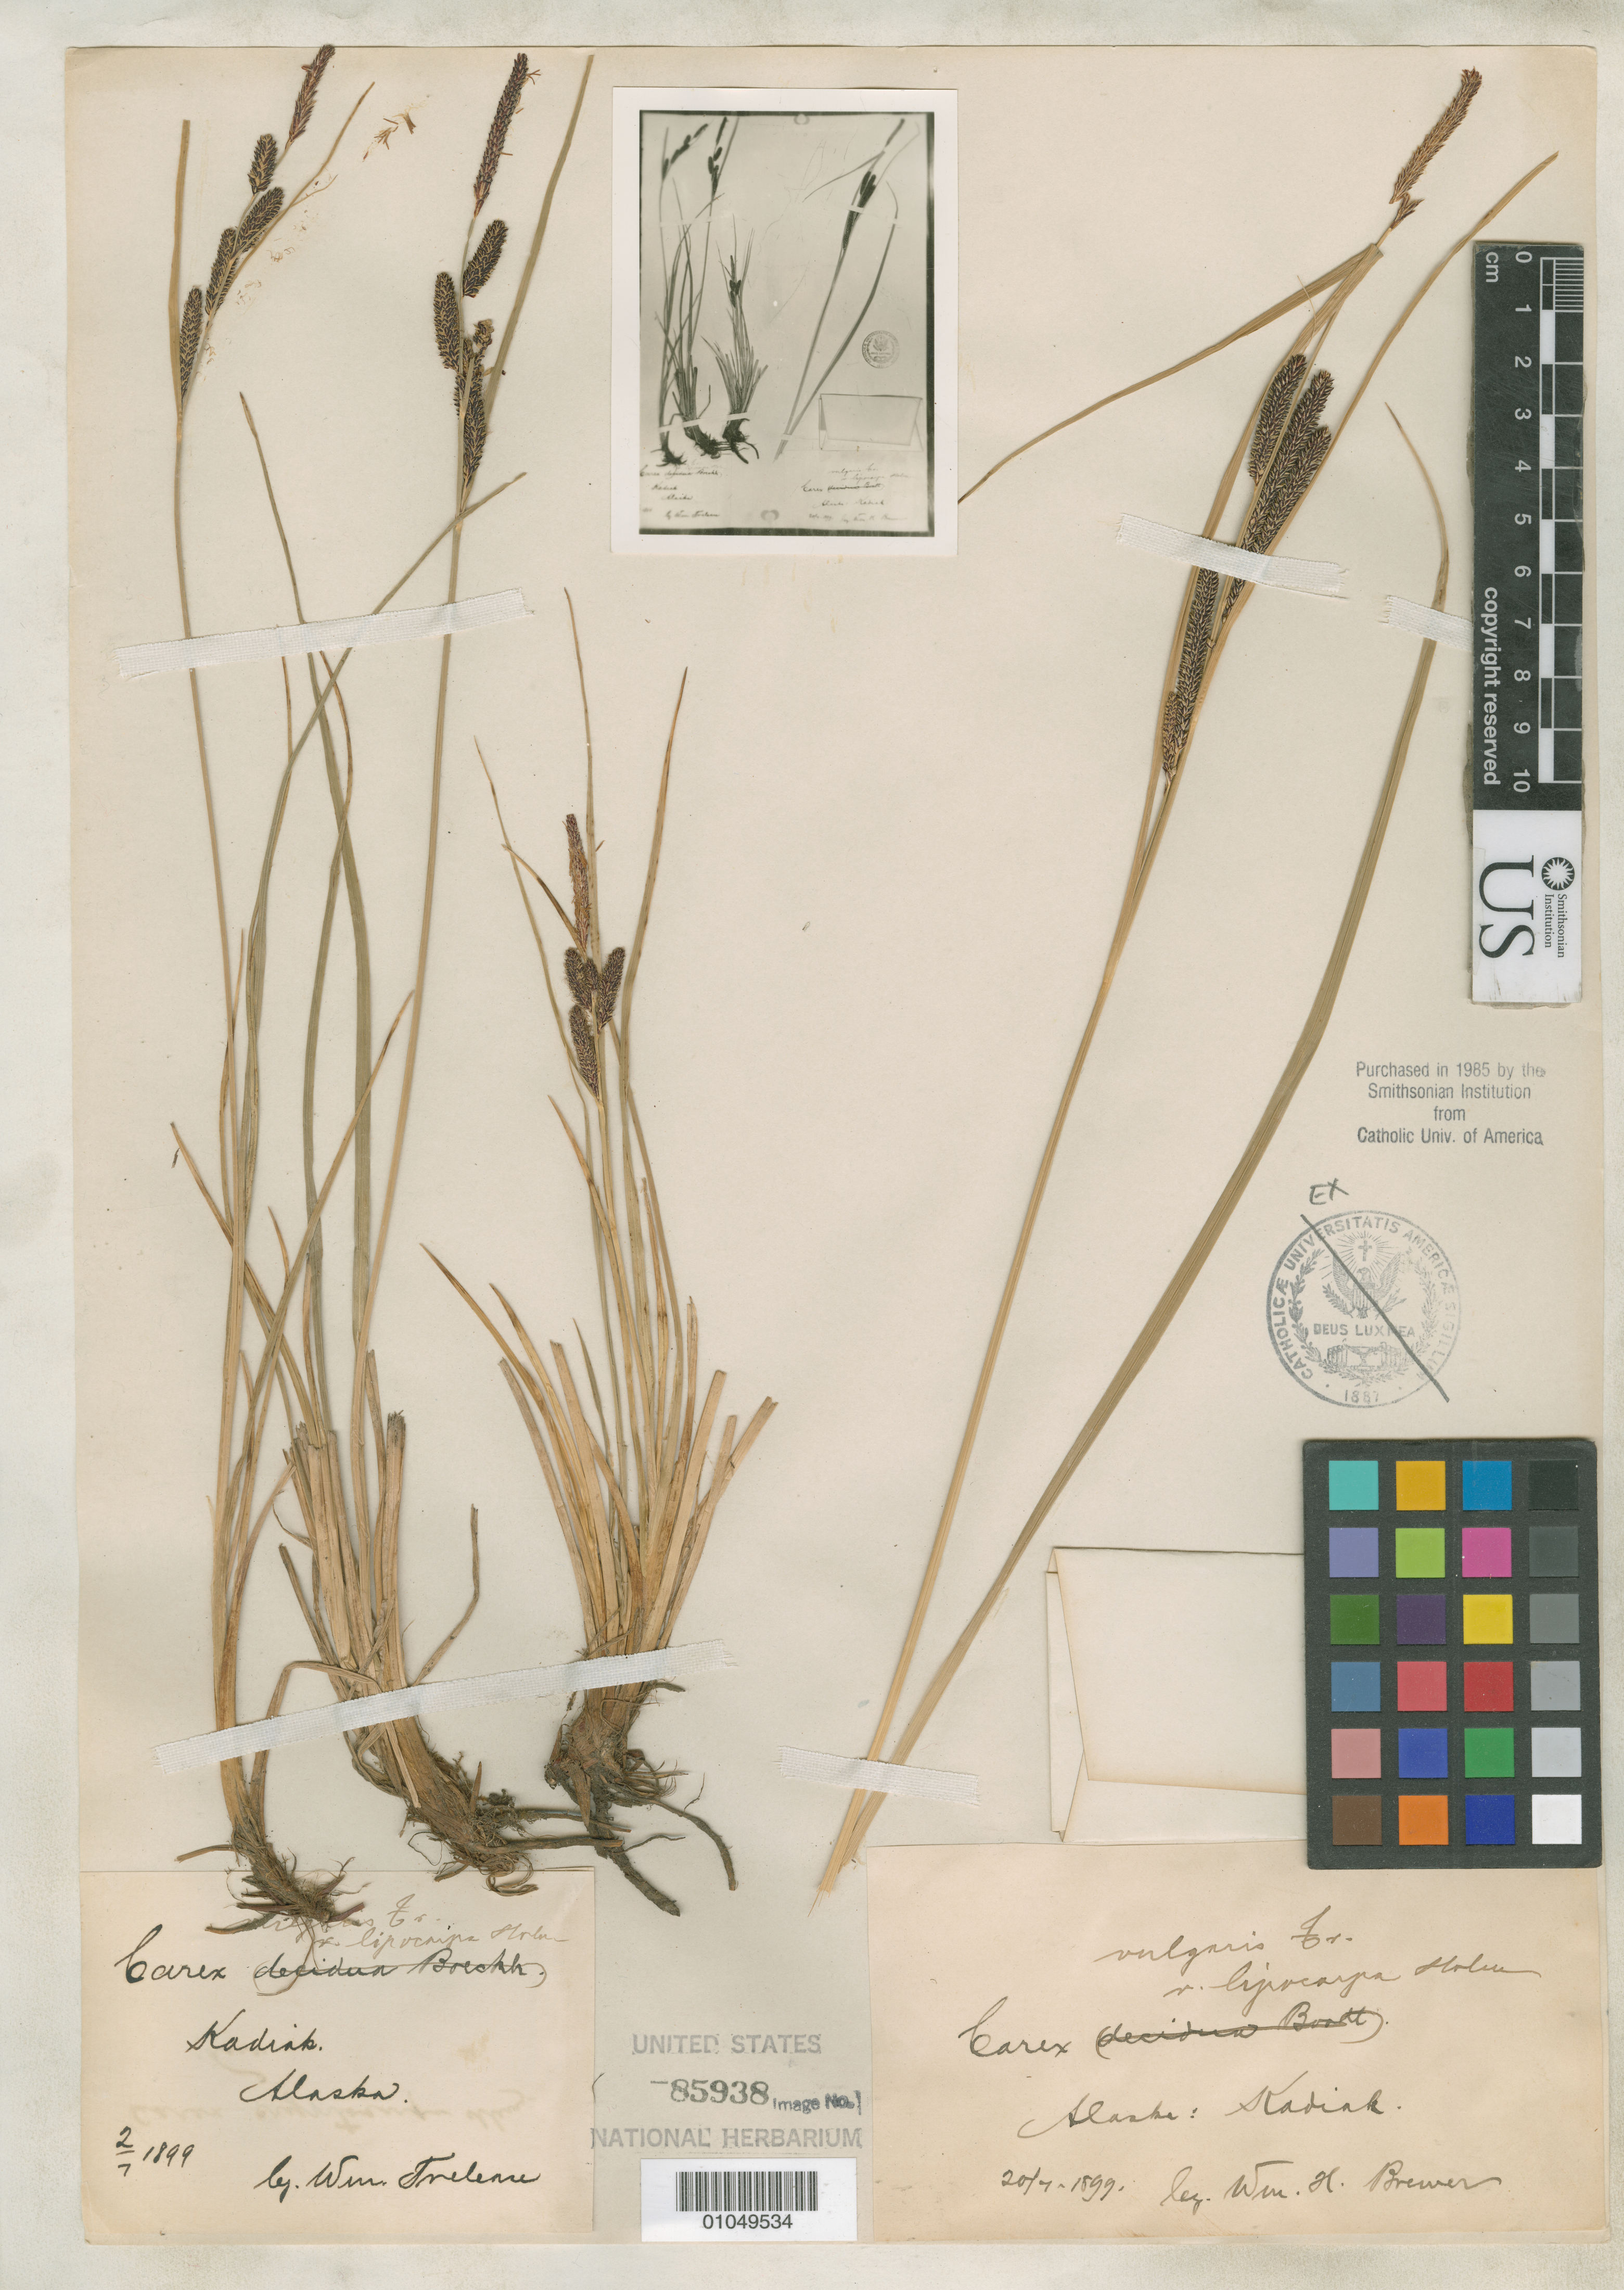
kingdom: Plantae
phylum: Tracheophyta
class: Liliopsida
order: Poales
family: Cyperaceae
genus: Carex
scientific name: Carex vulgaris var. lipocarpa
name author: Holm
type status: Isosyntype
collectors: W. H. Brewer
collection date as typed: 20 Jul 1899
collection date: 1899-07-20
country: United States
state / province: Alaska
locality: Kodiak.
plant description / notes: Currently accepted name as cited by L.A. Standley (1985).; Specimen purchased in 1985 by the Smithsonian Institution from Catholic Univ. of America [LCU].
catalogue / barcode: US 85938